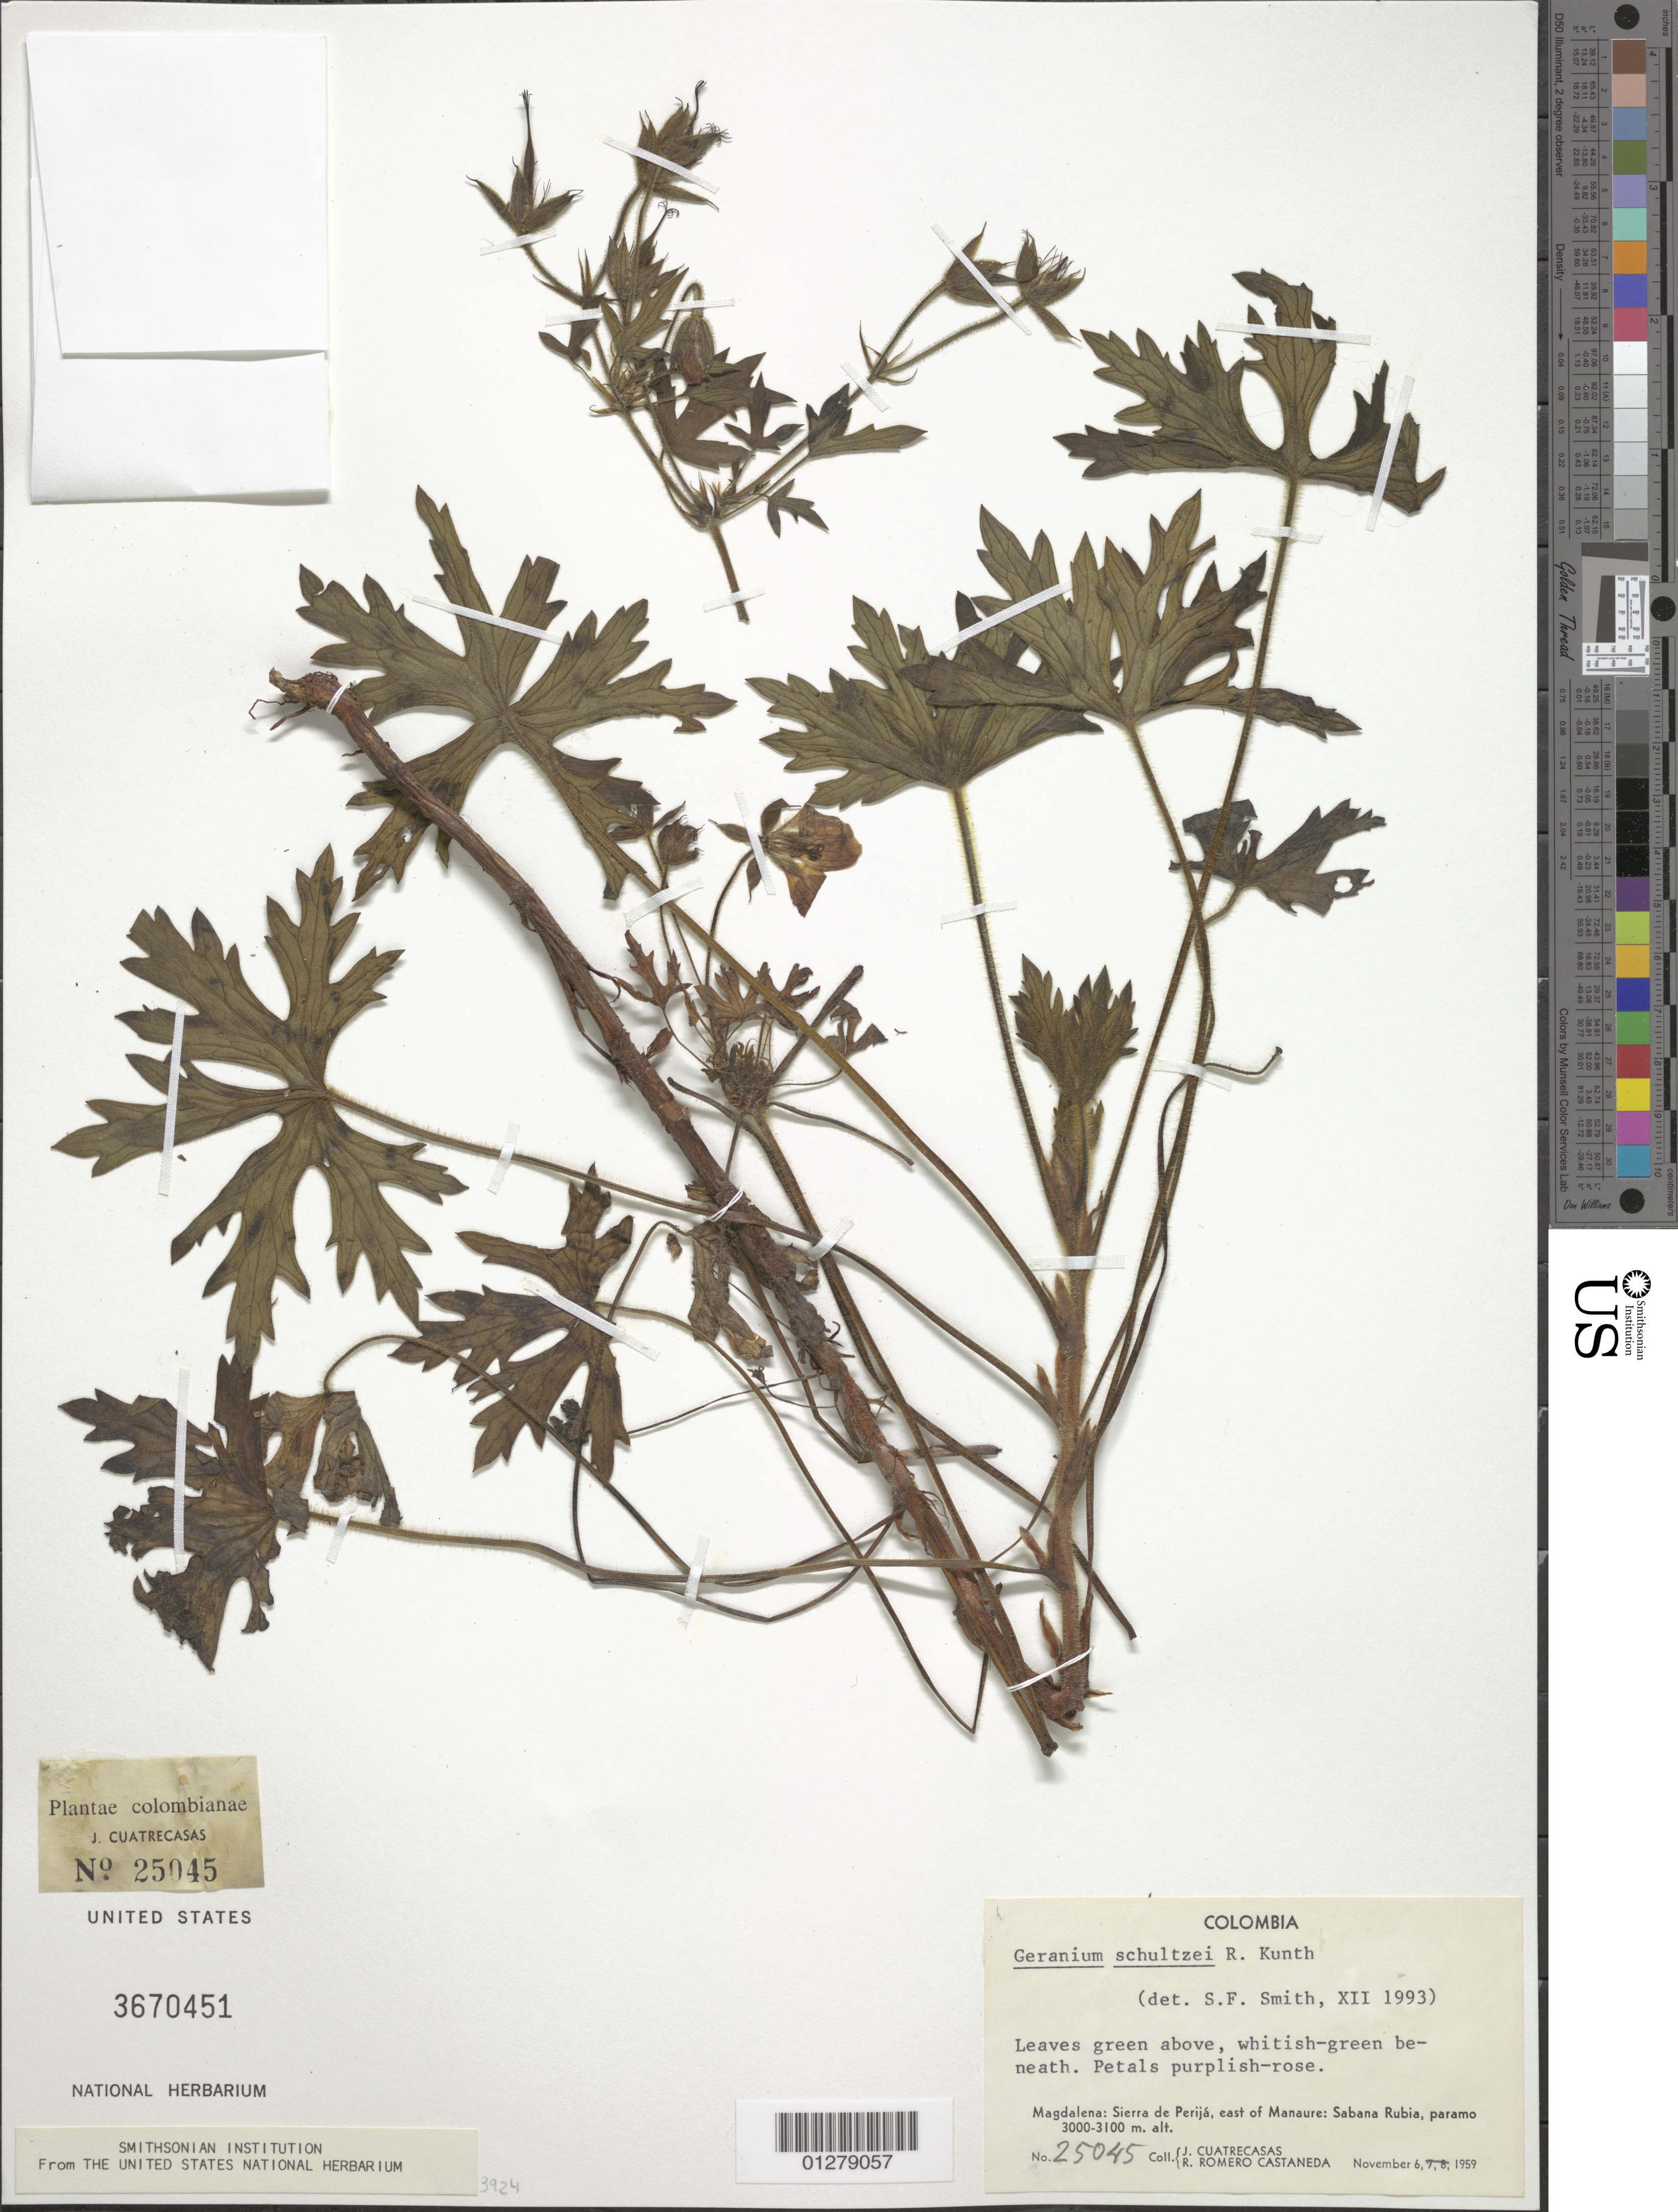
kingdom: Plantae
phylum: Tracheophyta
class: Magnoliopsida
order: Geraniales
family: Geraniaceae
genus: Geranium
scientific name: Geranium schultzei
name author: R. Knuth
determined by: Smith, Stephen F., (US), NMNH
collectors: J. Cuatrecasas & R. Romero Castañeda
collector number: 25045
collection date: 1959-11-06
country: Colombia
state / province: Magdalena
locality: Sierra de Perija, E of Manaure: Sabana Rubia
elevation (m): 3000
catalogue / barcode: US 3670451